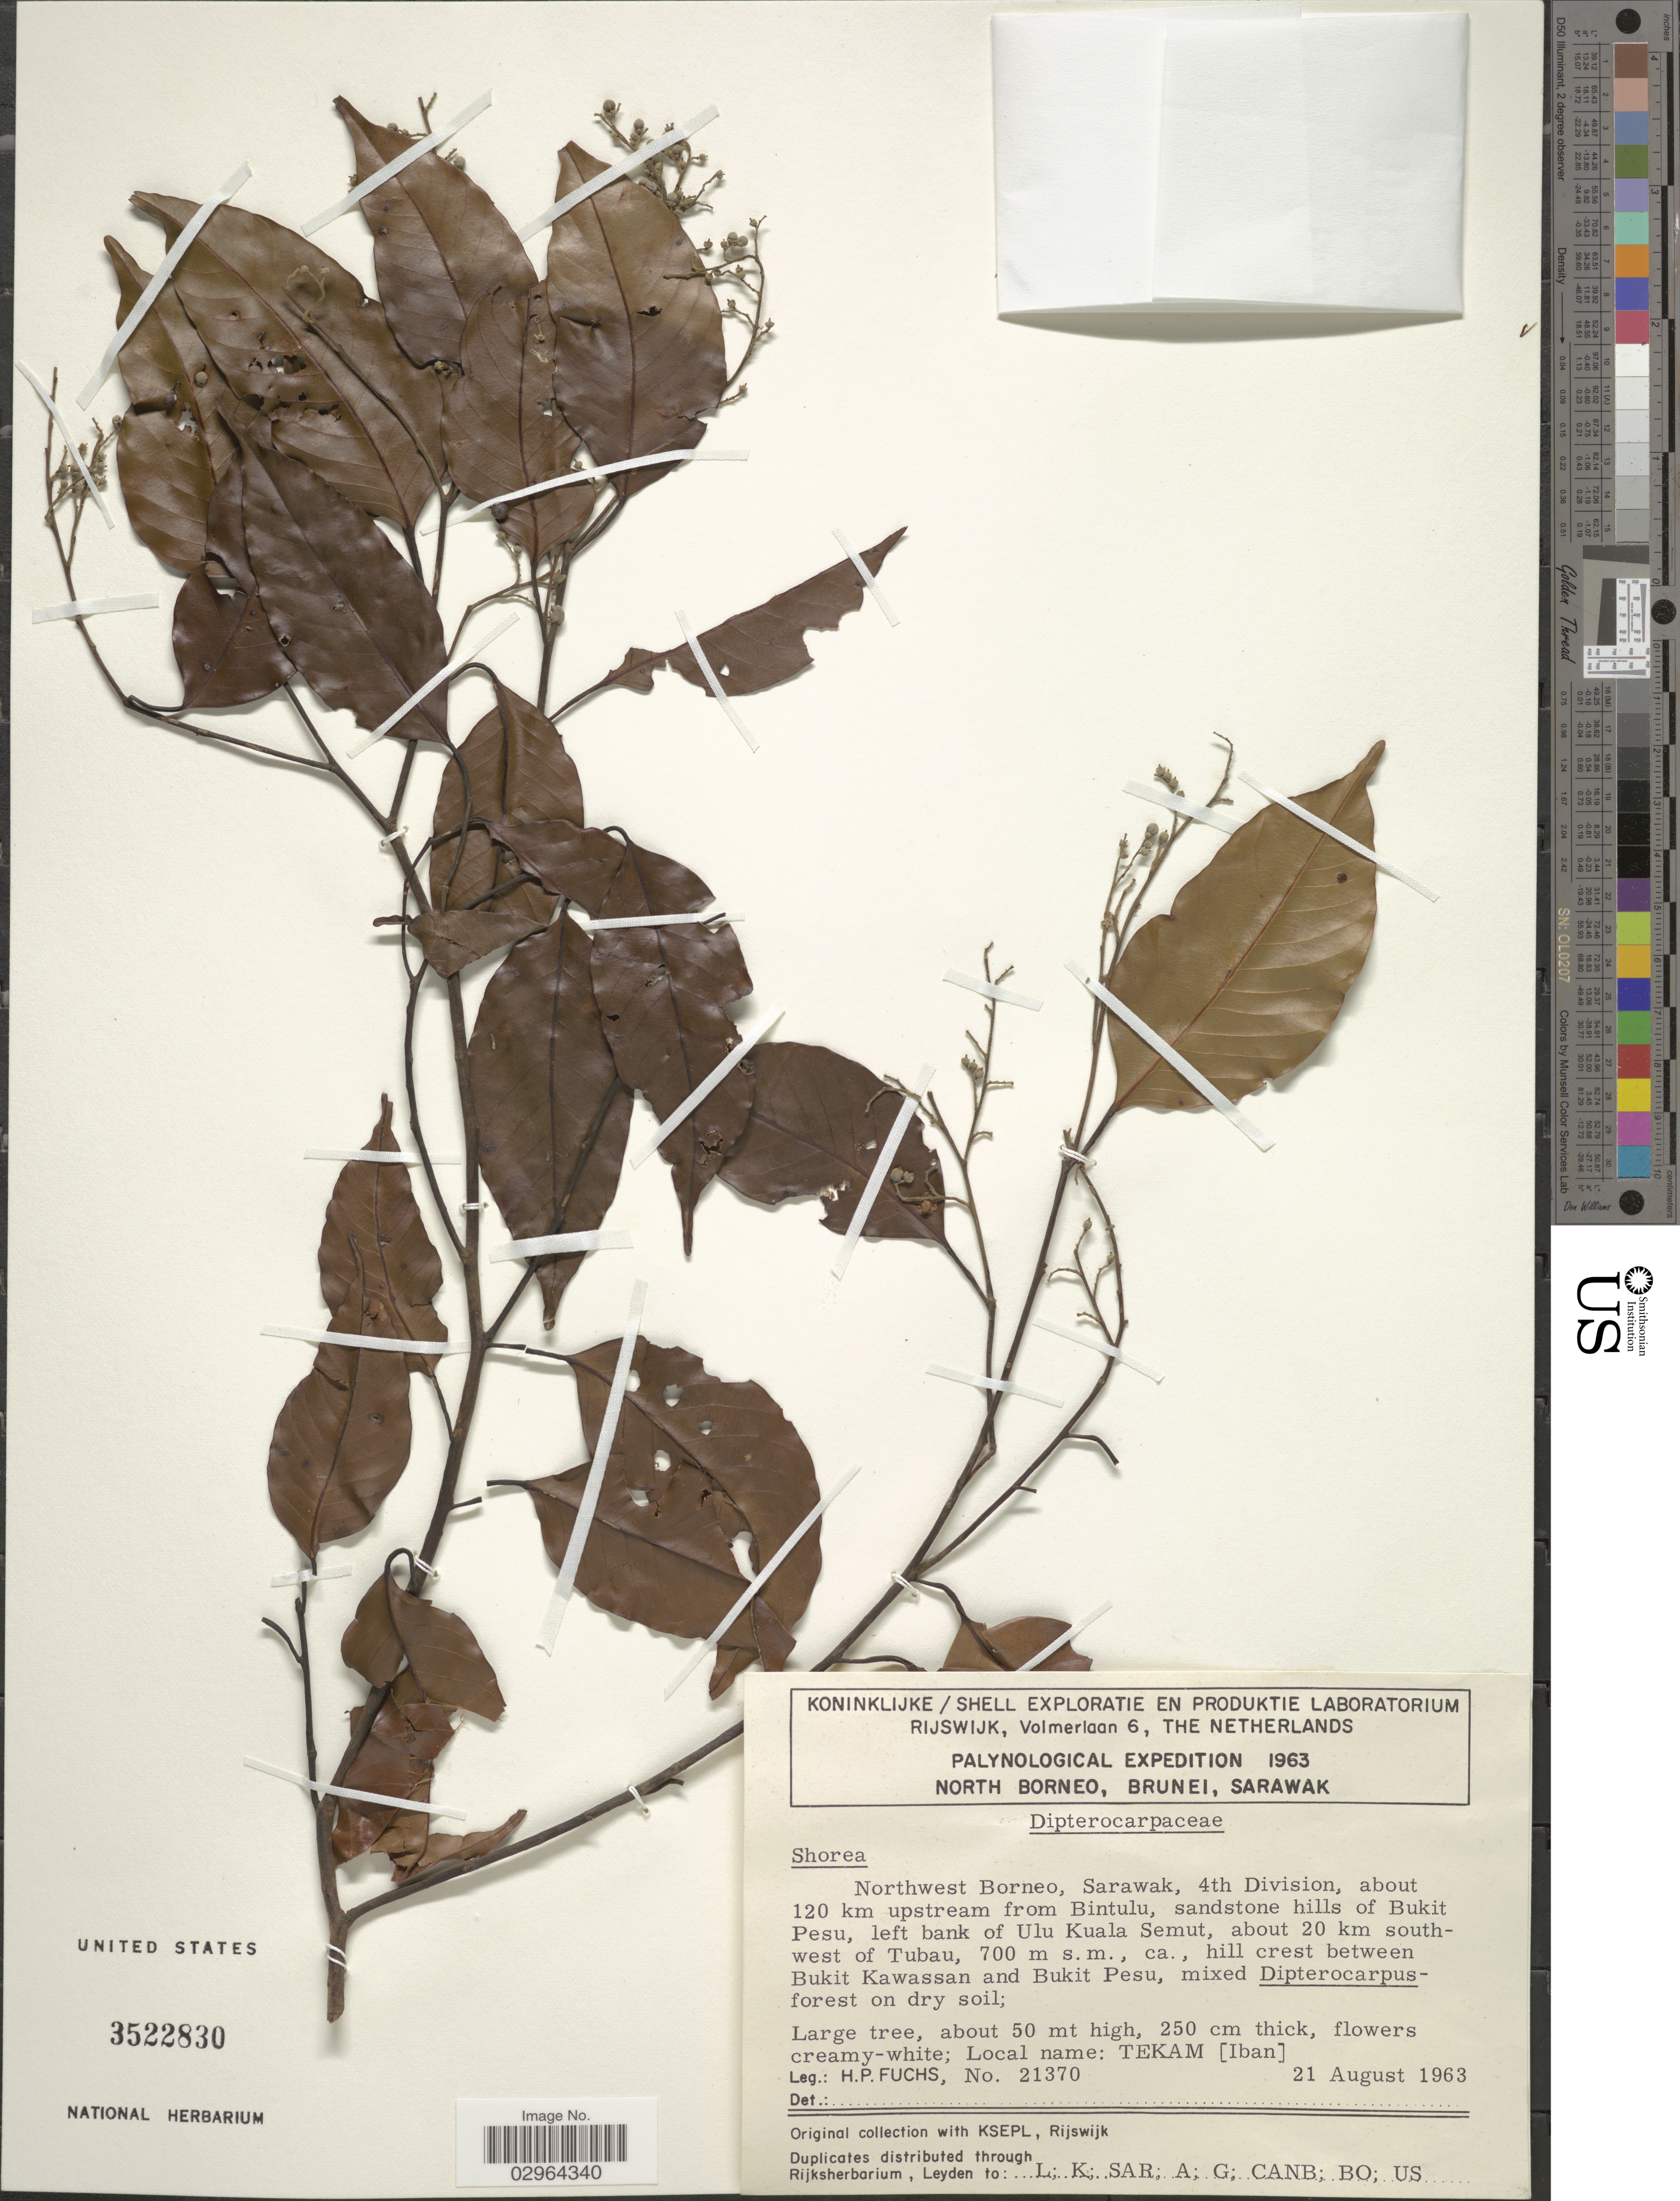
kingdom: Plantae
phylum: Tracheophyta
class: Magnoliopsida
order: Malvales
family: Dipterocarpaceae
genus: Shorea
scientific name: Shorea laevis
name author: Ridl.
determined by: Ashton, P. S.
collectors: H. P. Fuchs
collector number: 21370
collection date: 1963-08-21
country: Malaysia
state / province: Sarawak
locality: North Borneo, Brunei. 4th Division, about 120 km upstream from Bintulu, sandstone hills of Bukit Pesu, left bank of Ulu Kuala Semut, about 20 km southwest of Tubau, hill crest between Bukit Kawasan and Bukit Pesu.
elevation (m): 700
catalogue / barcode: US 3522830